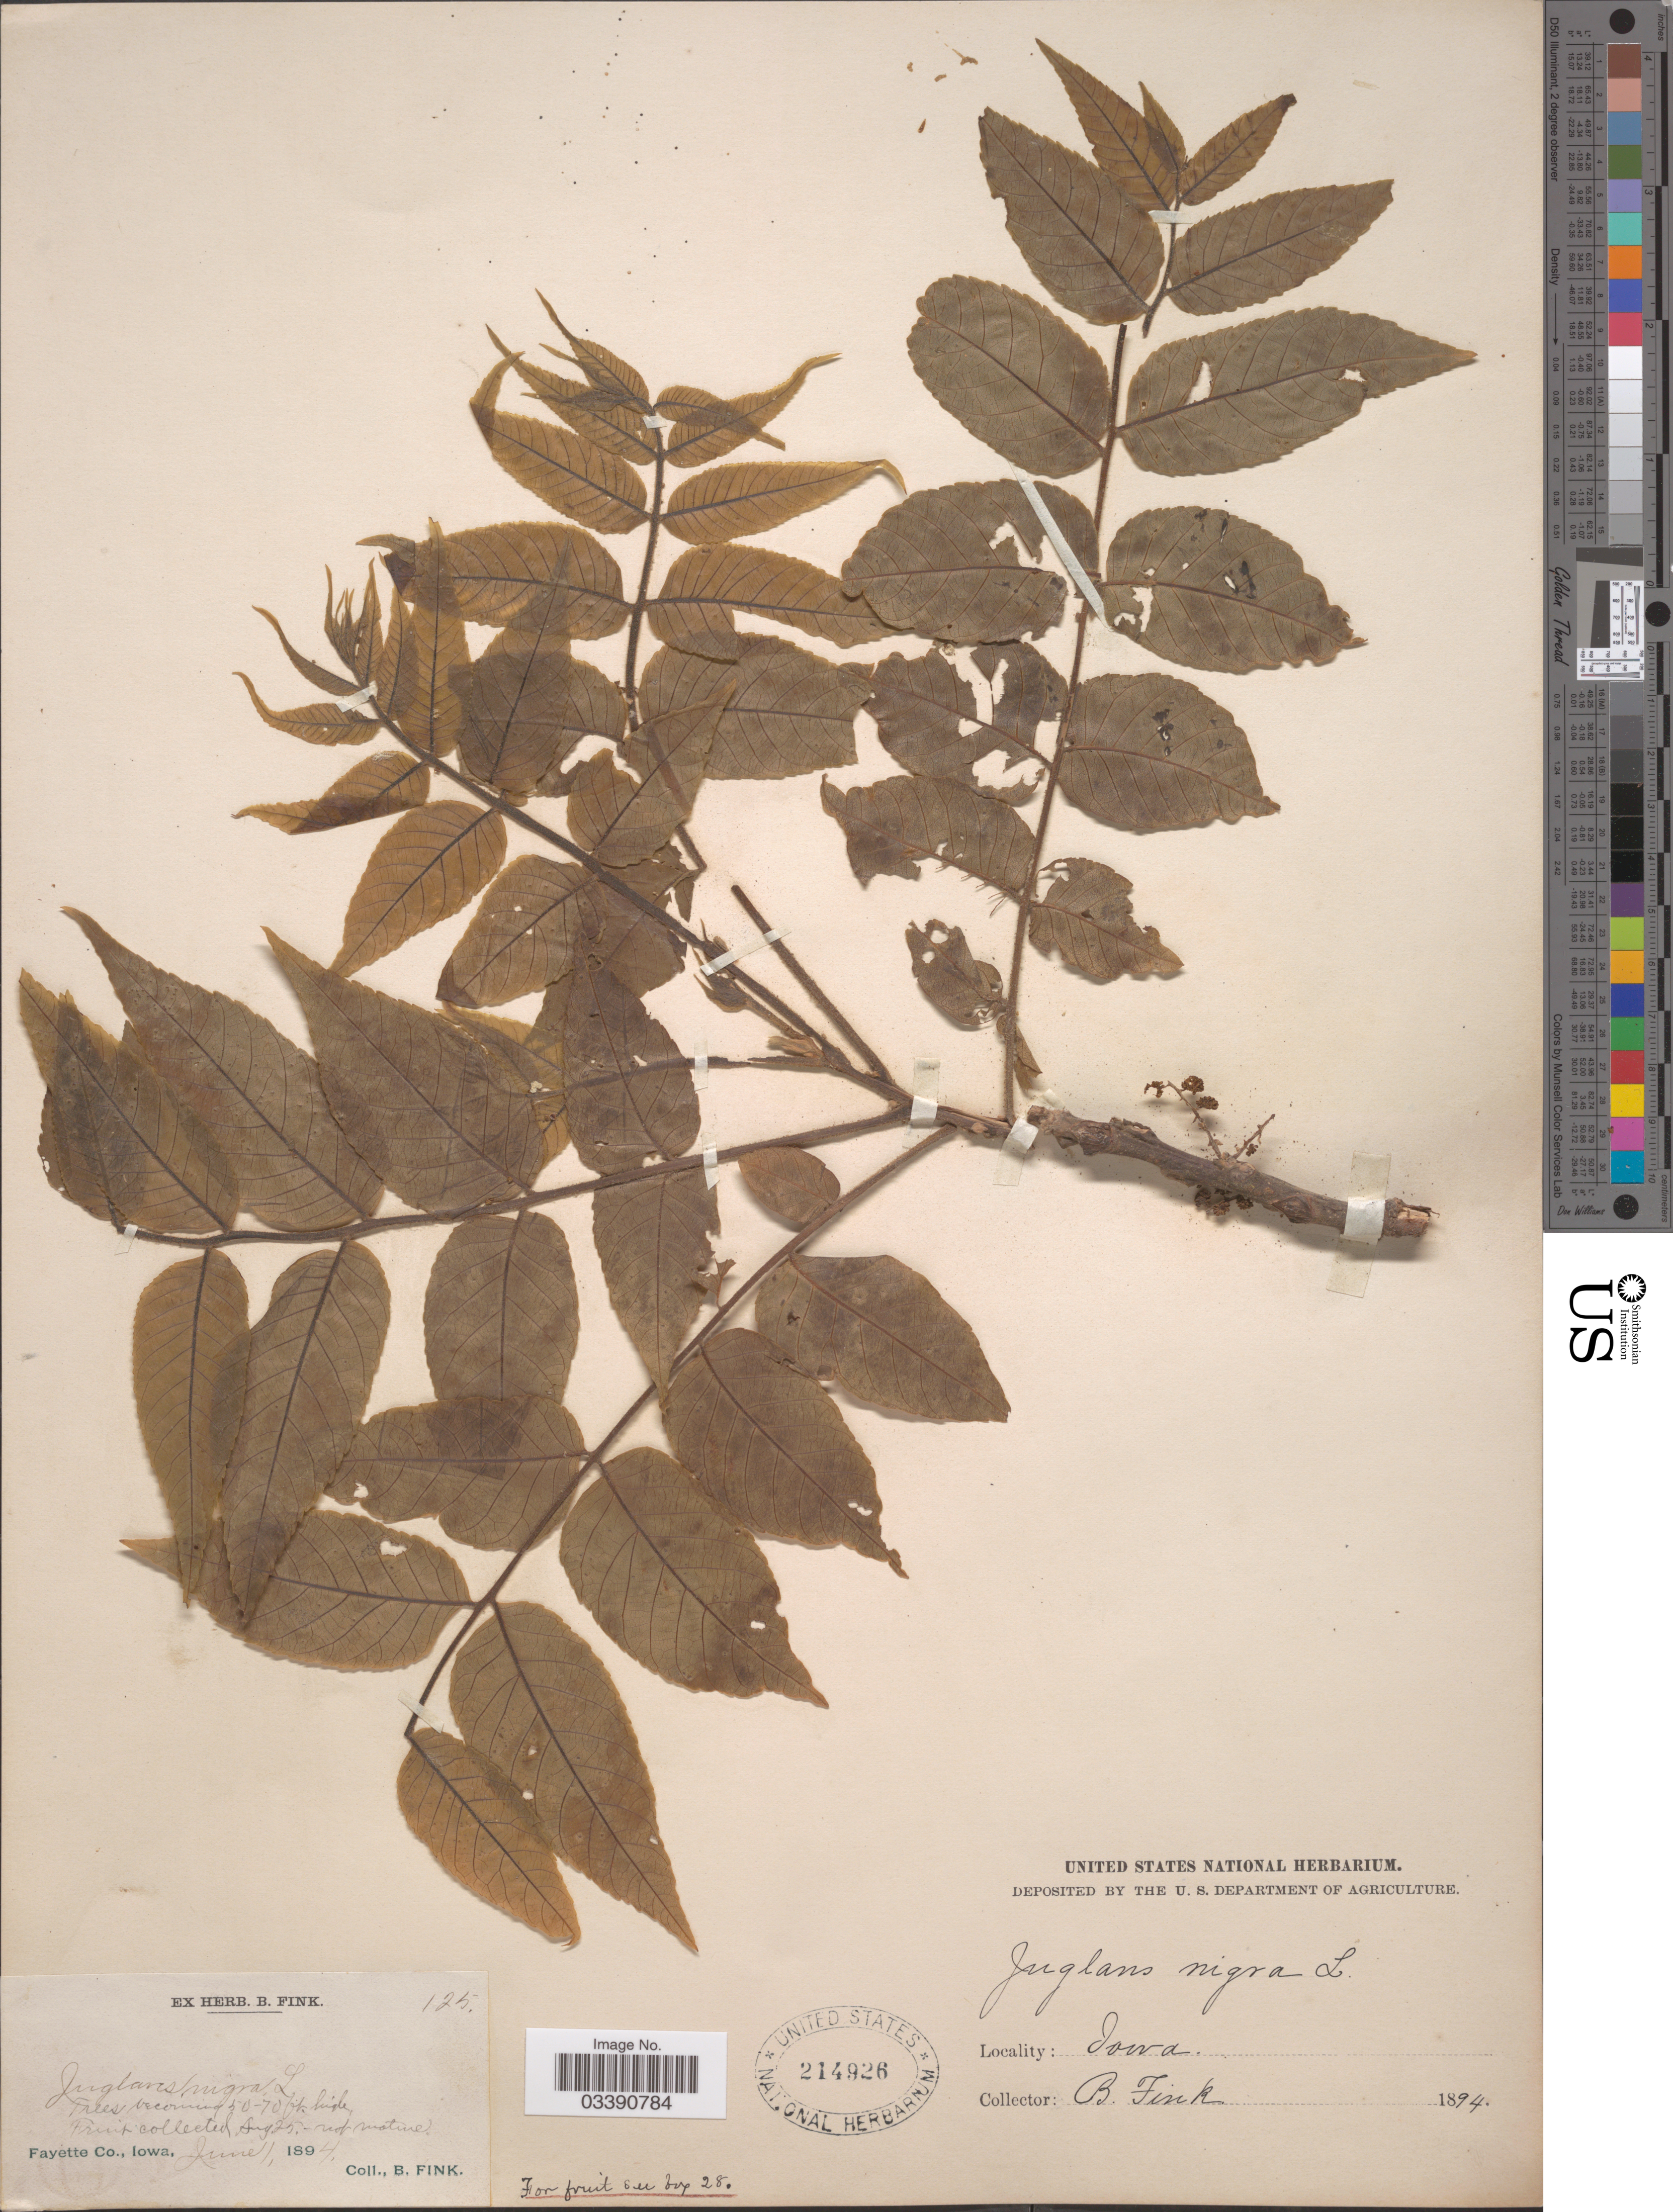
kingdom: Plantae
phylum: Tracheophyta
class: Magnoliopsida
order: Fagales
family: Juglandaceae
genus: Juglans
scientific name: Juglans nigra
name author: L.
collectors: B. Fink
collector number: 125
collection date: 1894-06-01/1894-08-25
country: United States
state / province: Iowa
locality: Fayette co.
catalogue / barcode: US 214926